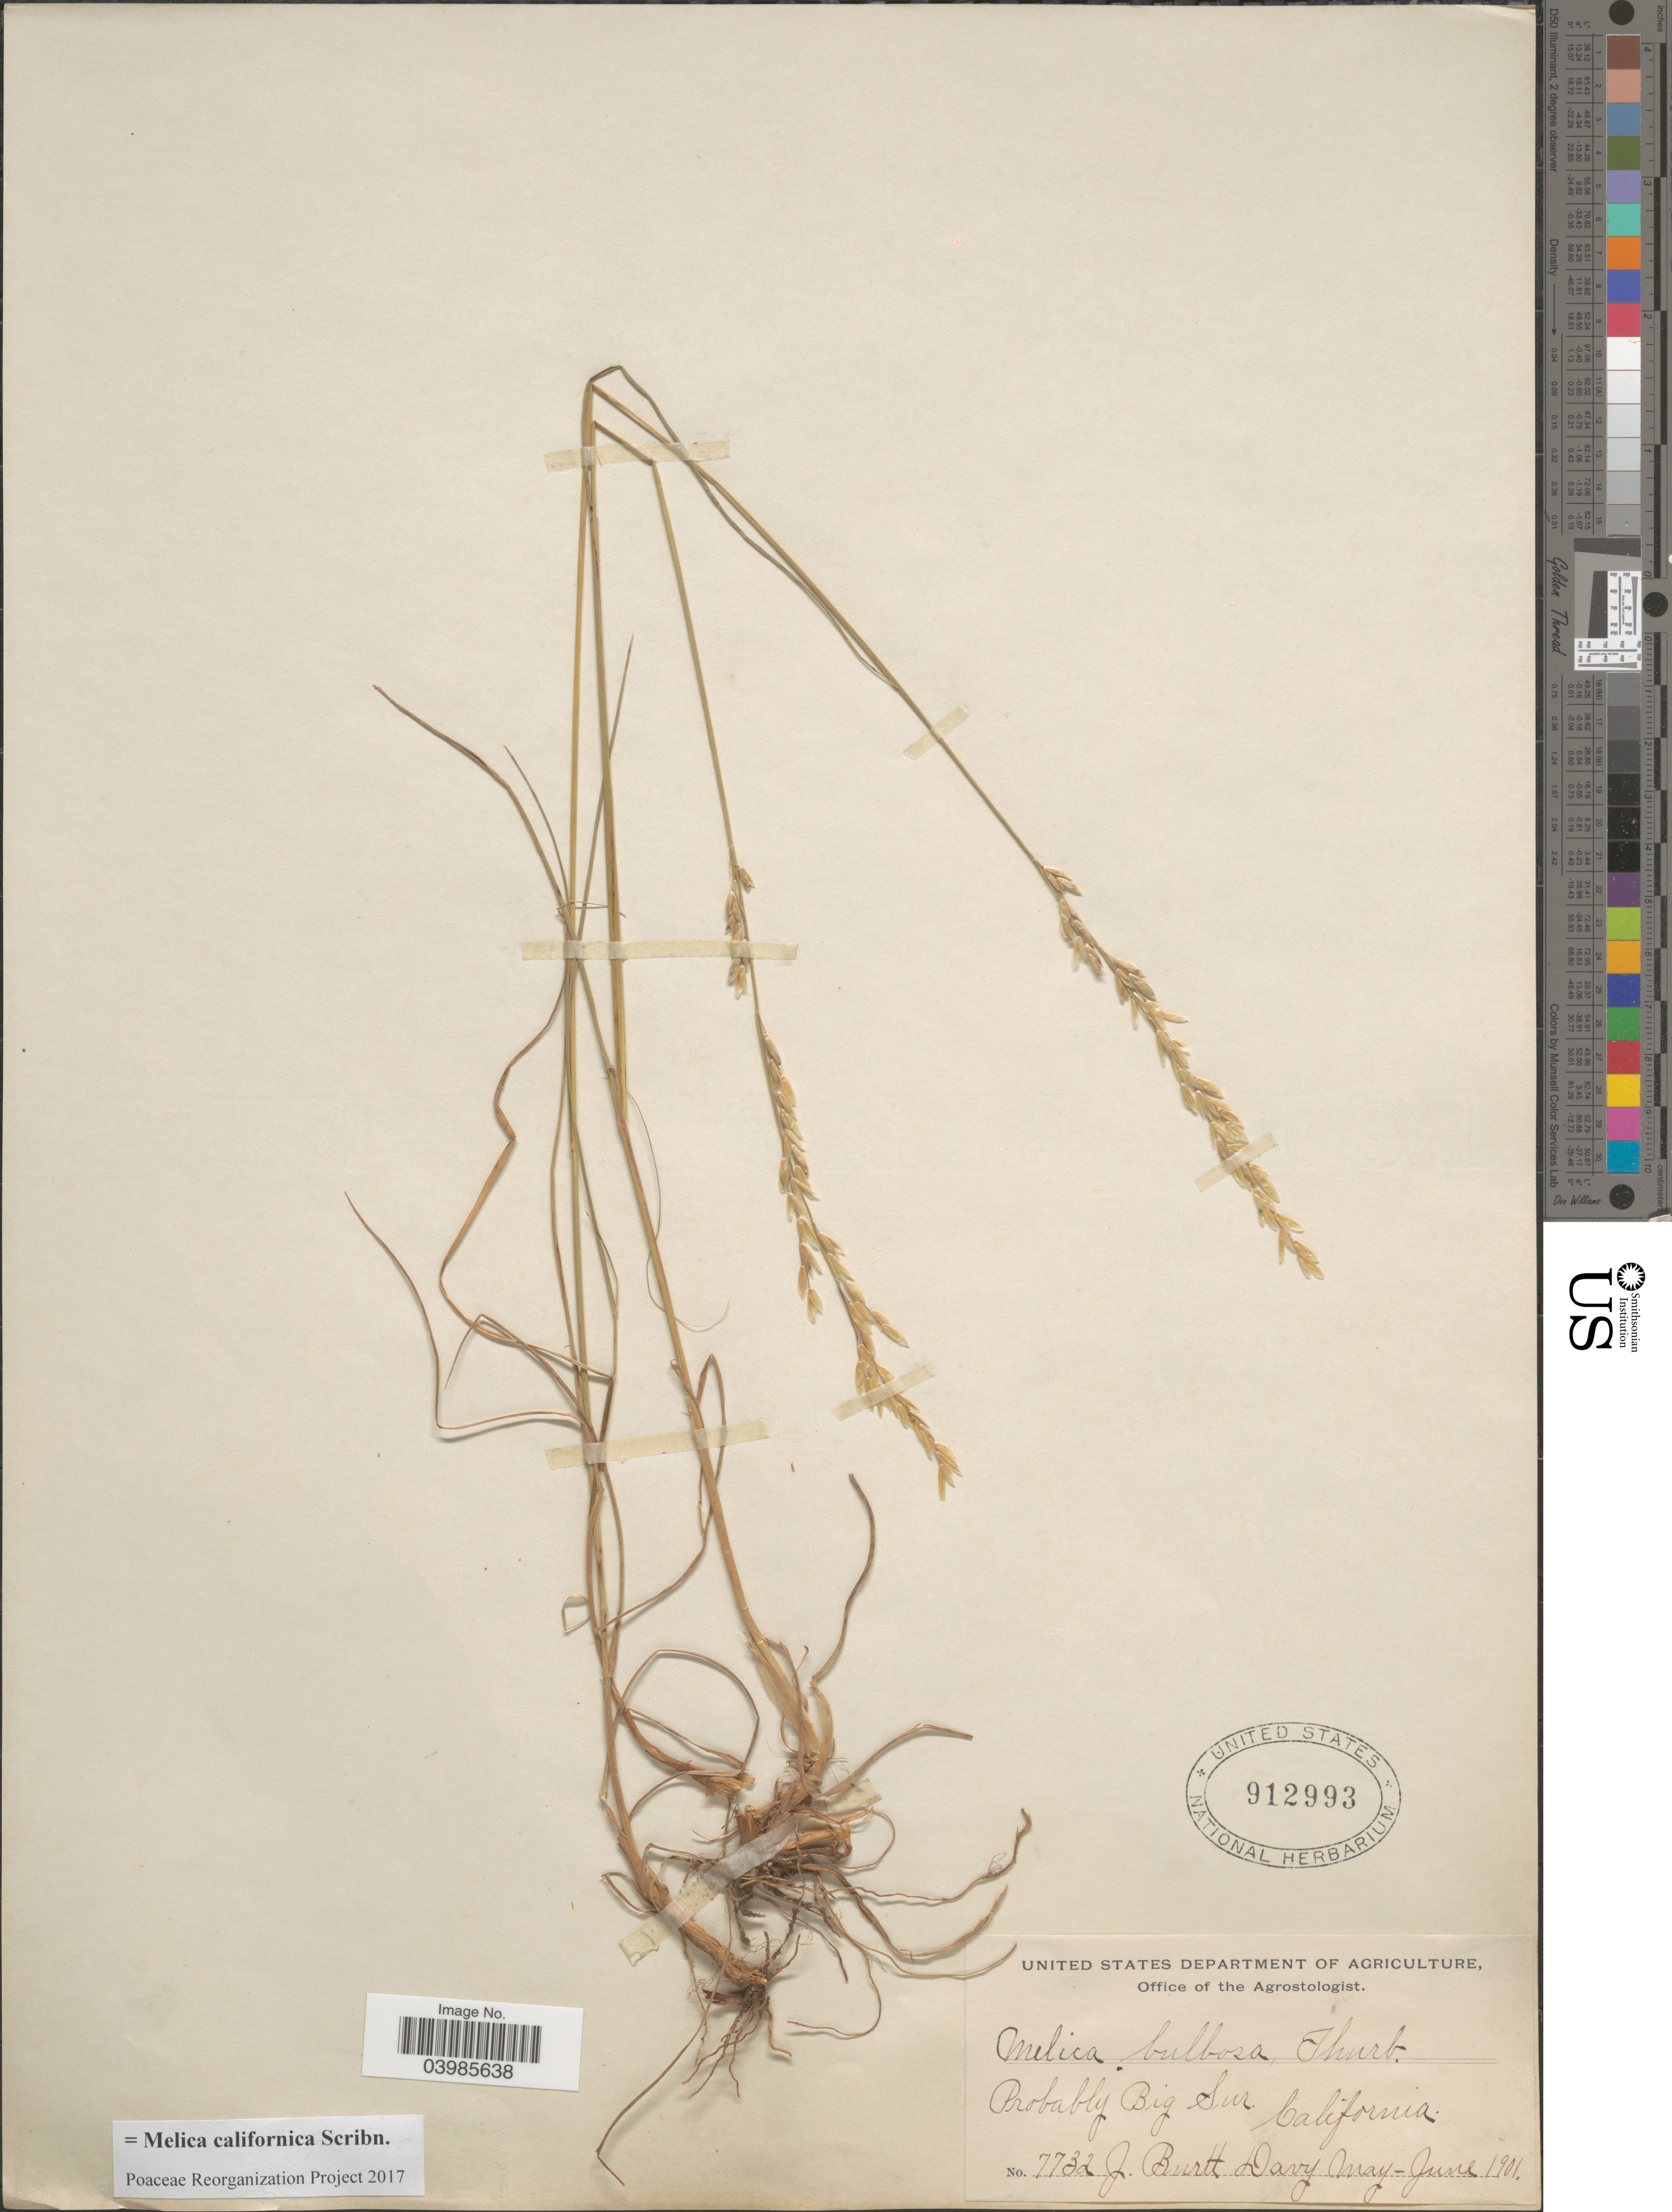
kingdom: Plantae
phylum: Tracheophyta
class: Liliopsida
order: Poales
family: Poaceae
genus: Melica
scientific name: Melica californica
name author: Scribn.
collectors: J. Burtt Davy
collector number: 7732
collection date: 1901-05/1901-06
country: United States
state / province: California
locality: Probably Big Sur.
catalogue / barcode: US 912993